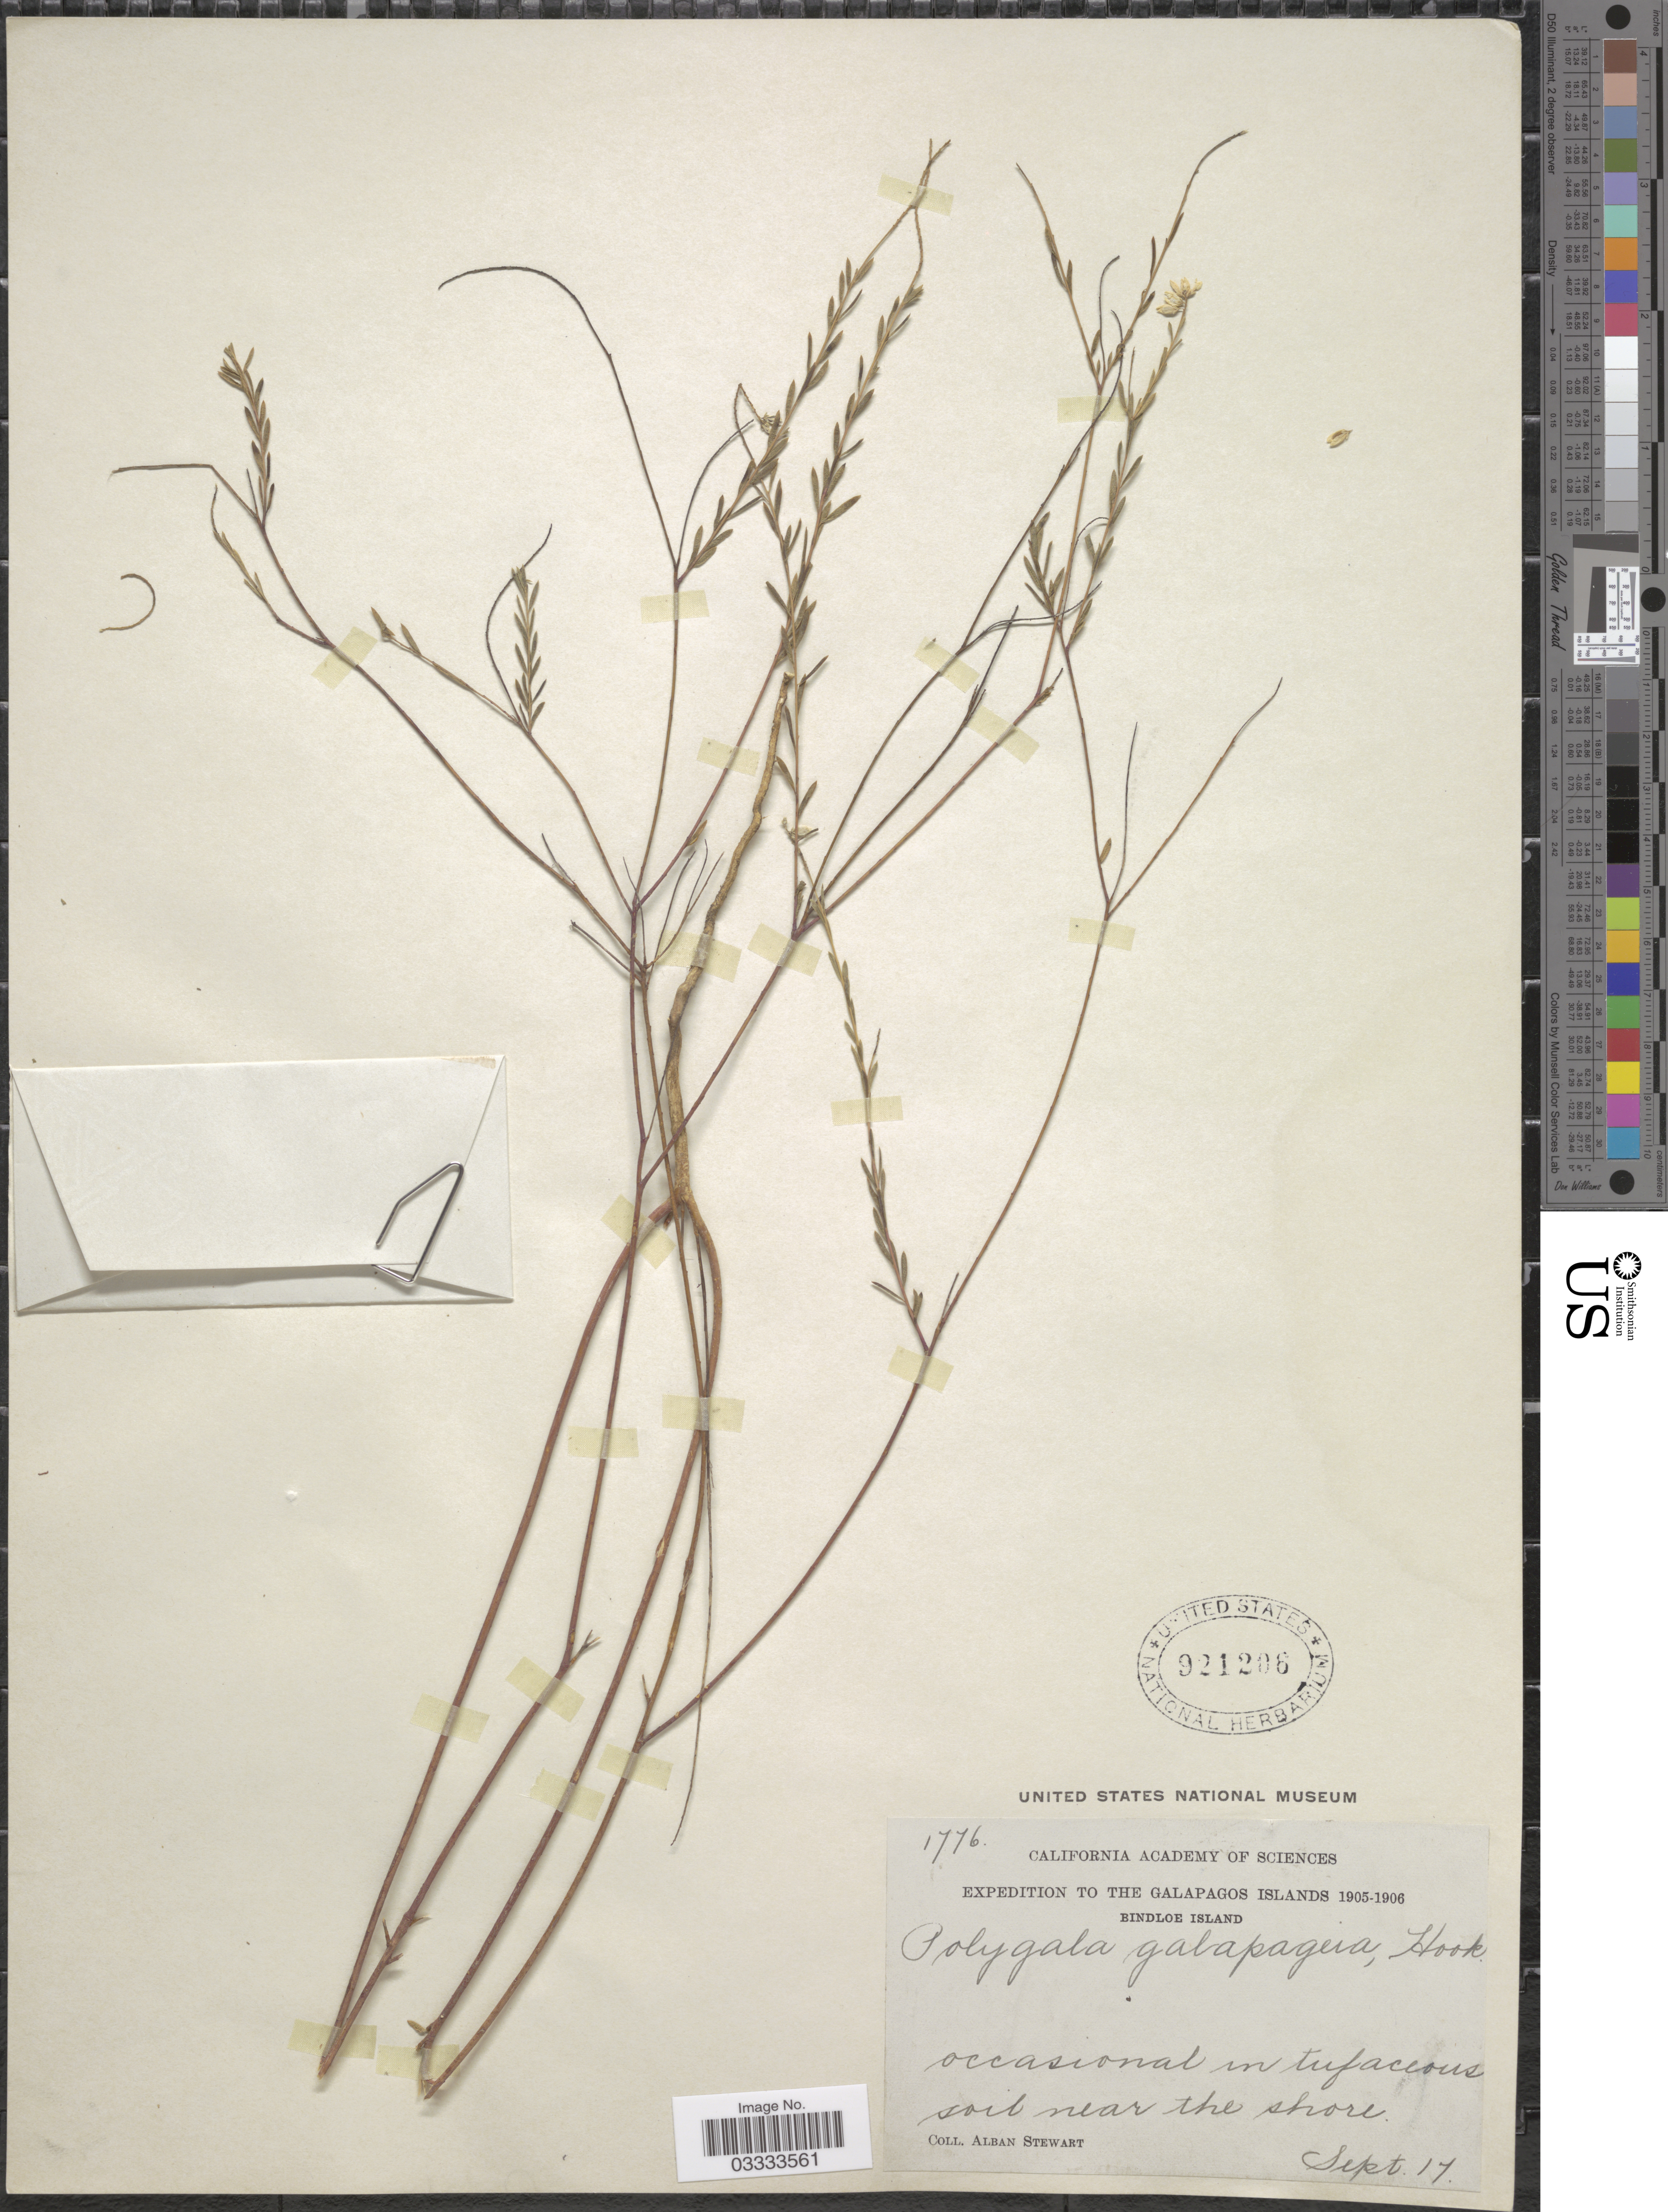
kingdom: Plantae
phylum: Tracheophyta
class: Magnoliopsida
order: Fabales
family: Polygalaceae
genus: Polygala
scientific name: Polygala galapageia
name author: Hook. f.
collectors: A. Stewart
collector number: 1776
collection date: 1905-09-17/1906-09-17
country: Ecuador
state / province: Colón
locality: The Galapagos Islands. Bindloe Island.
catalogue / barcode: US 921206